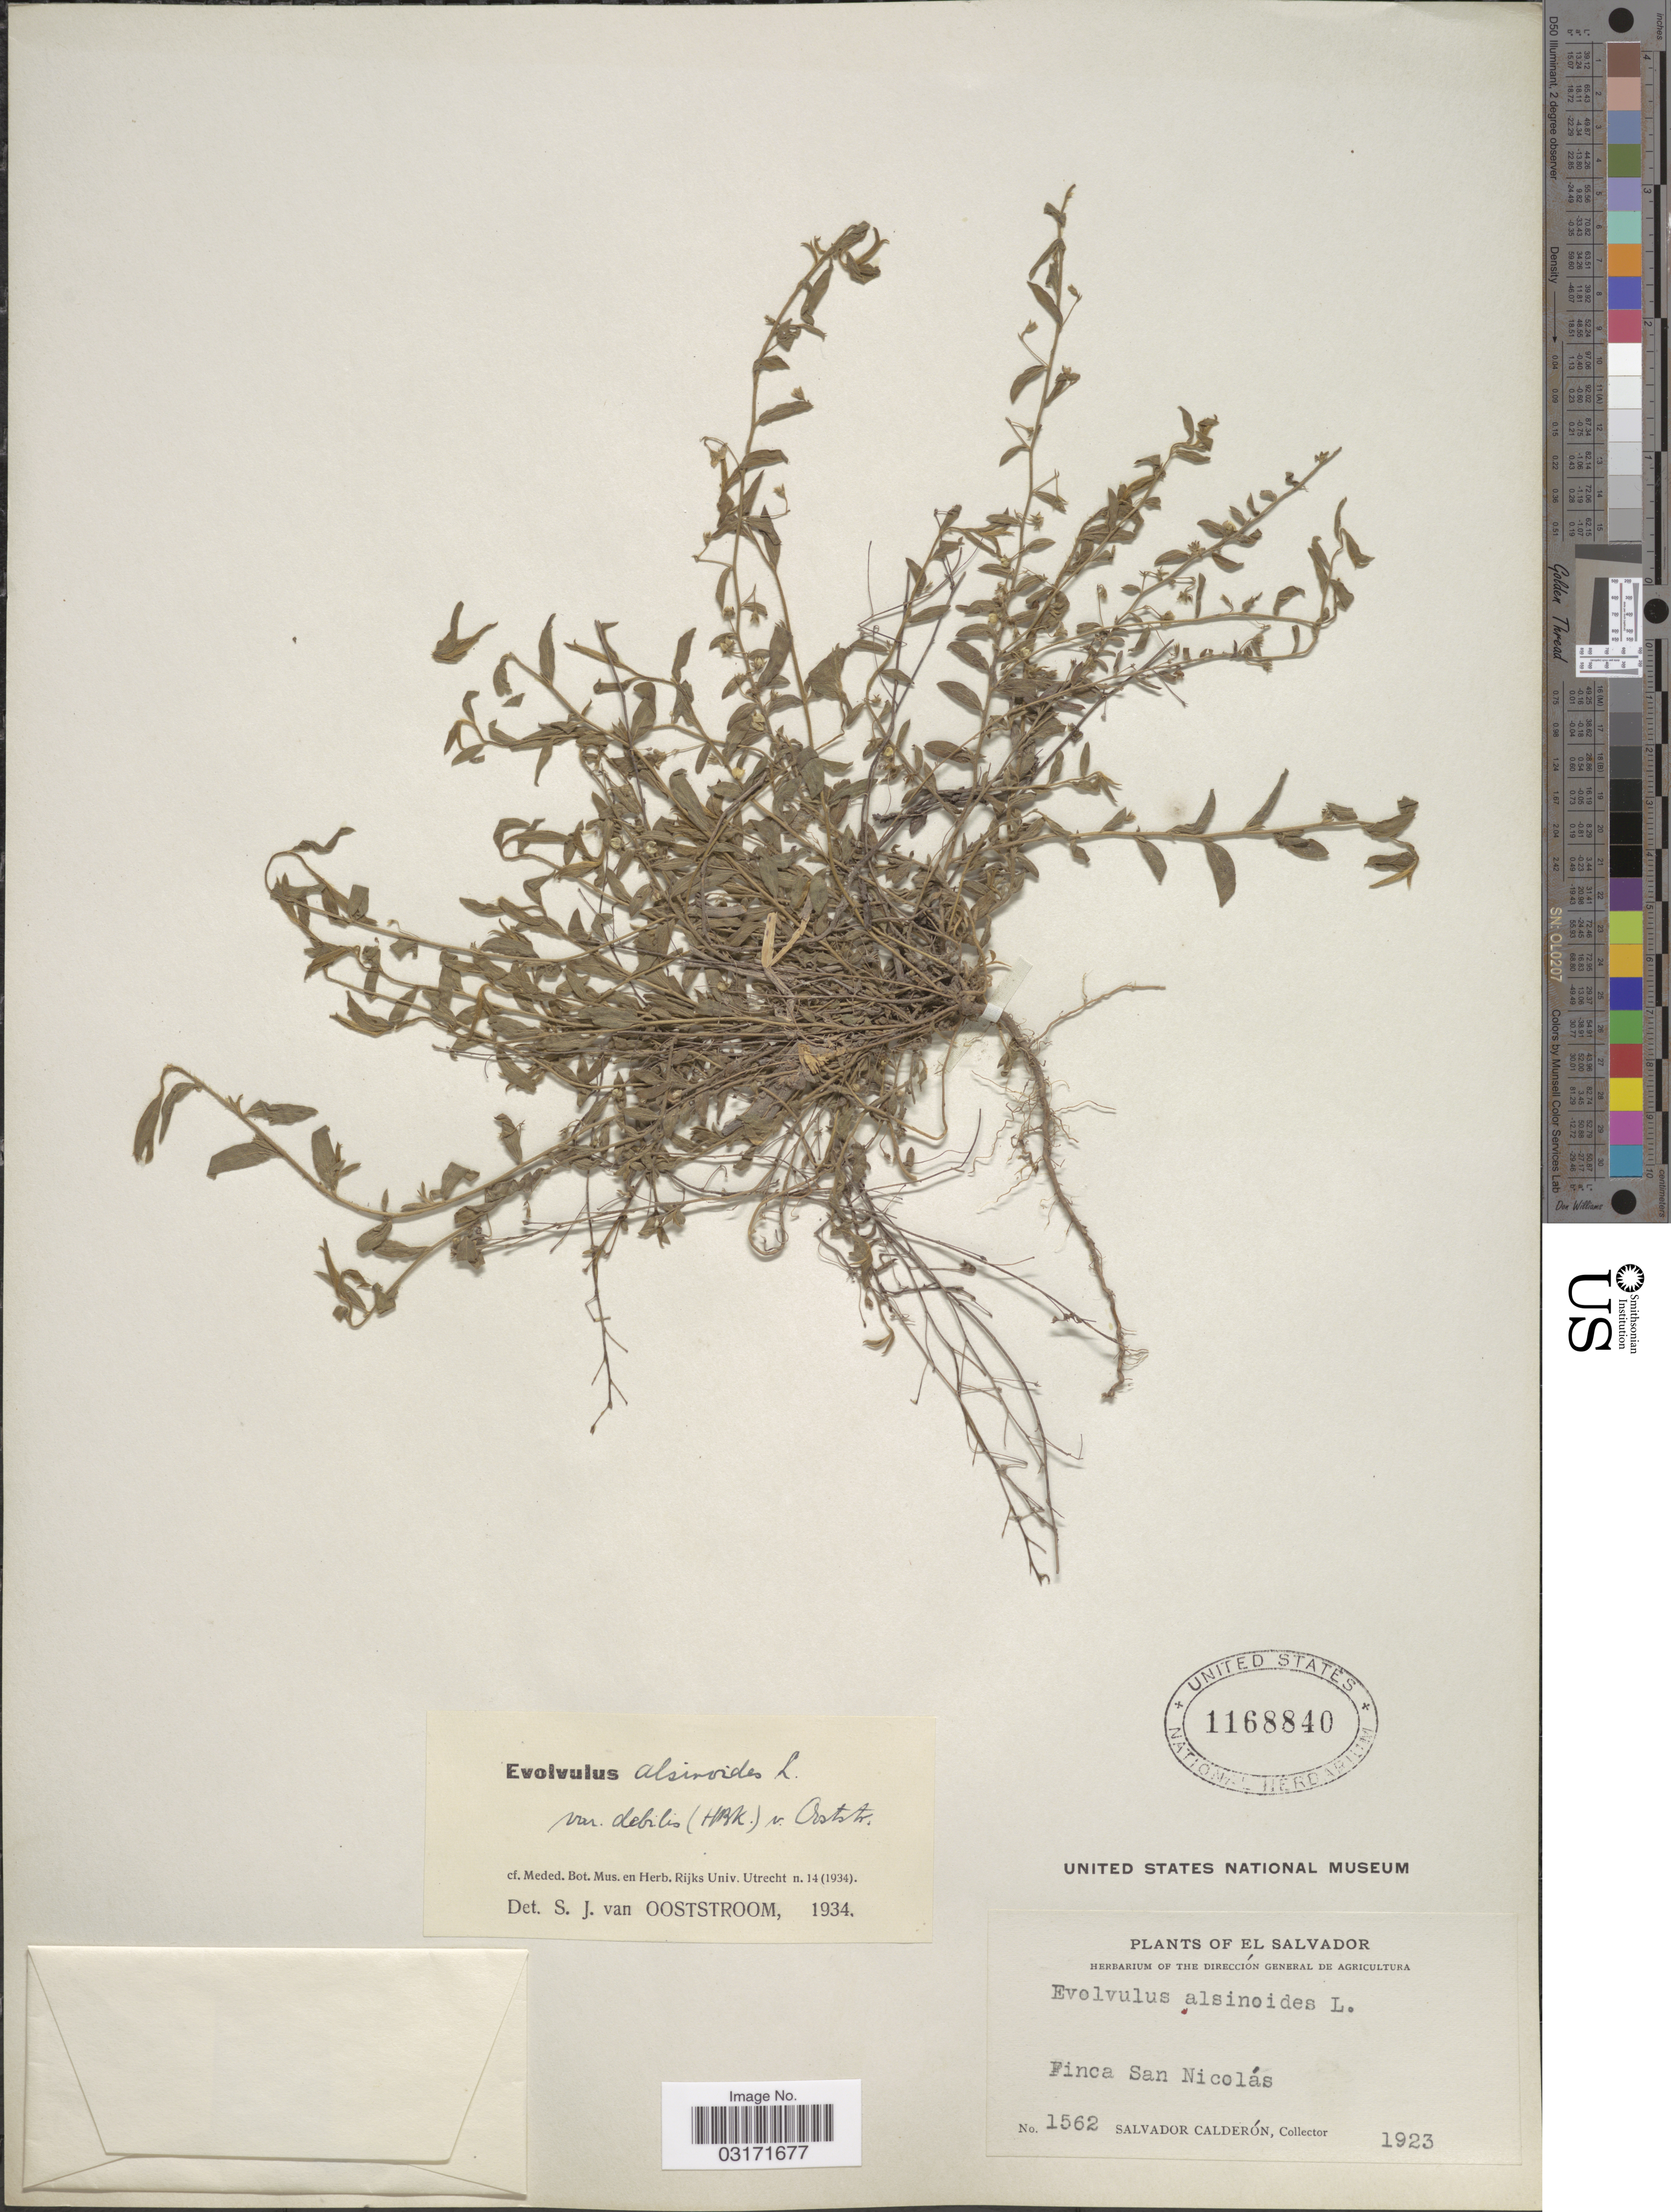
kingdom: Plantae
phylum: Tracheophyta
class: Magnoliopsida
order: Solanales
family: Convolvulaceae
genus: Evolvulus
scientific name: Evolvulus alsinoides var. debilis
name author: (Kunth) Ooststr.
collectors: S. Calderón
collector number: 1562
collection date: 1923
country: El Salvador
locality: Finca San Nicolás.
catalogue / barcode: US 1168840